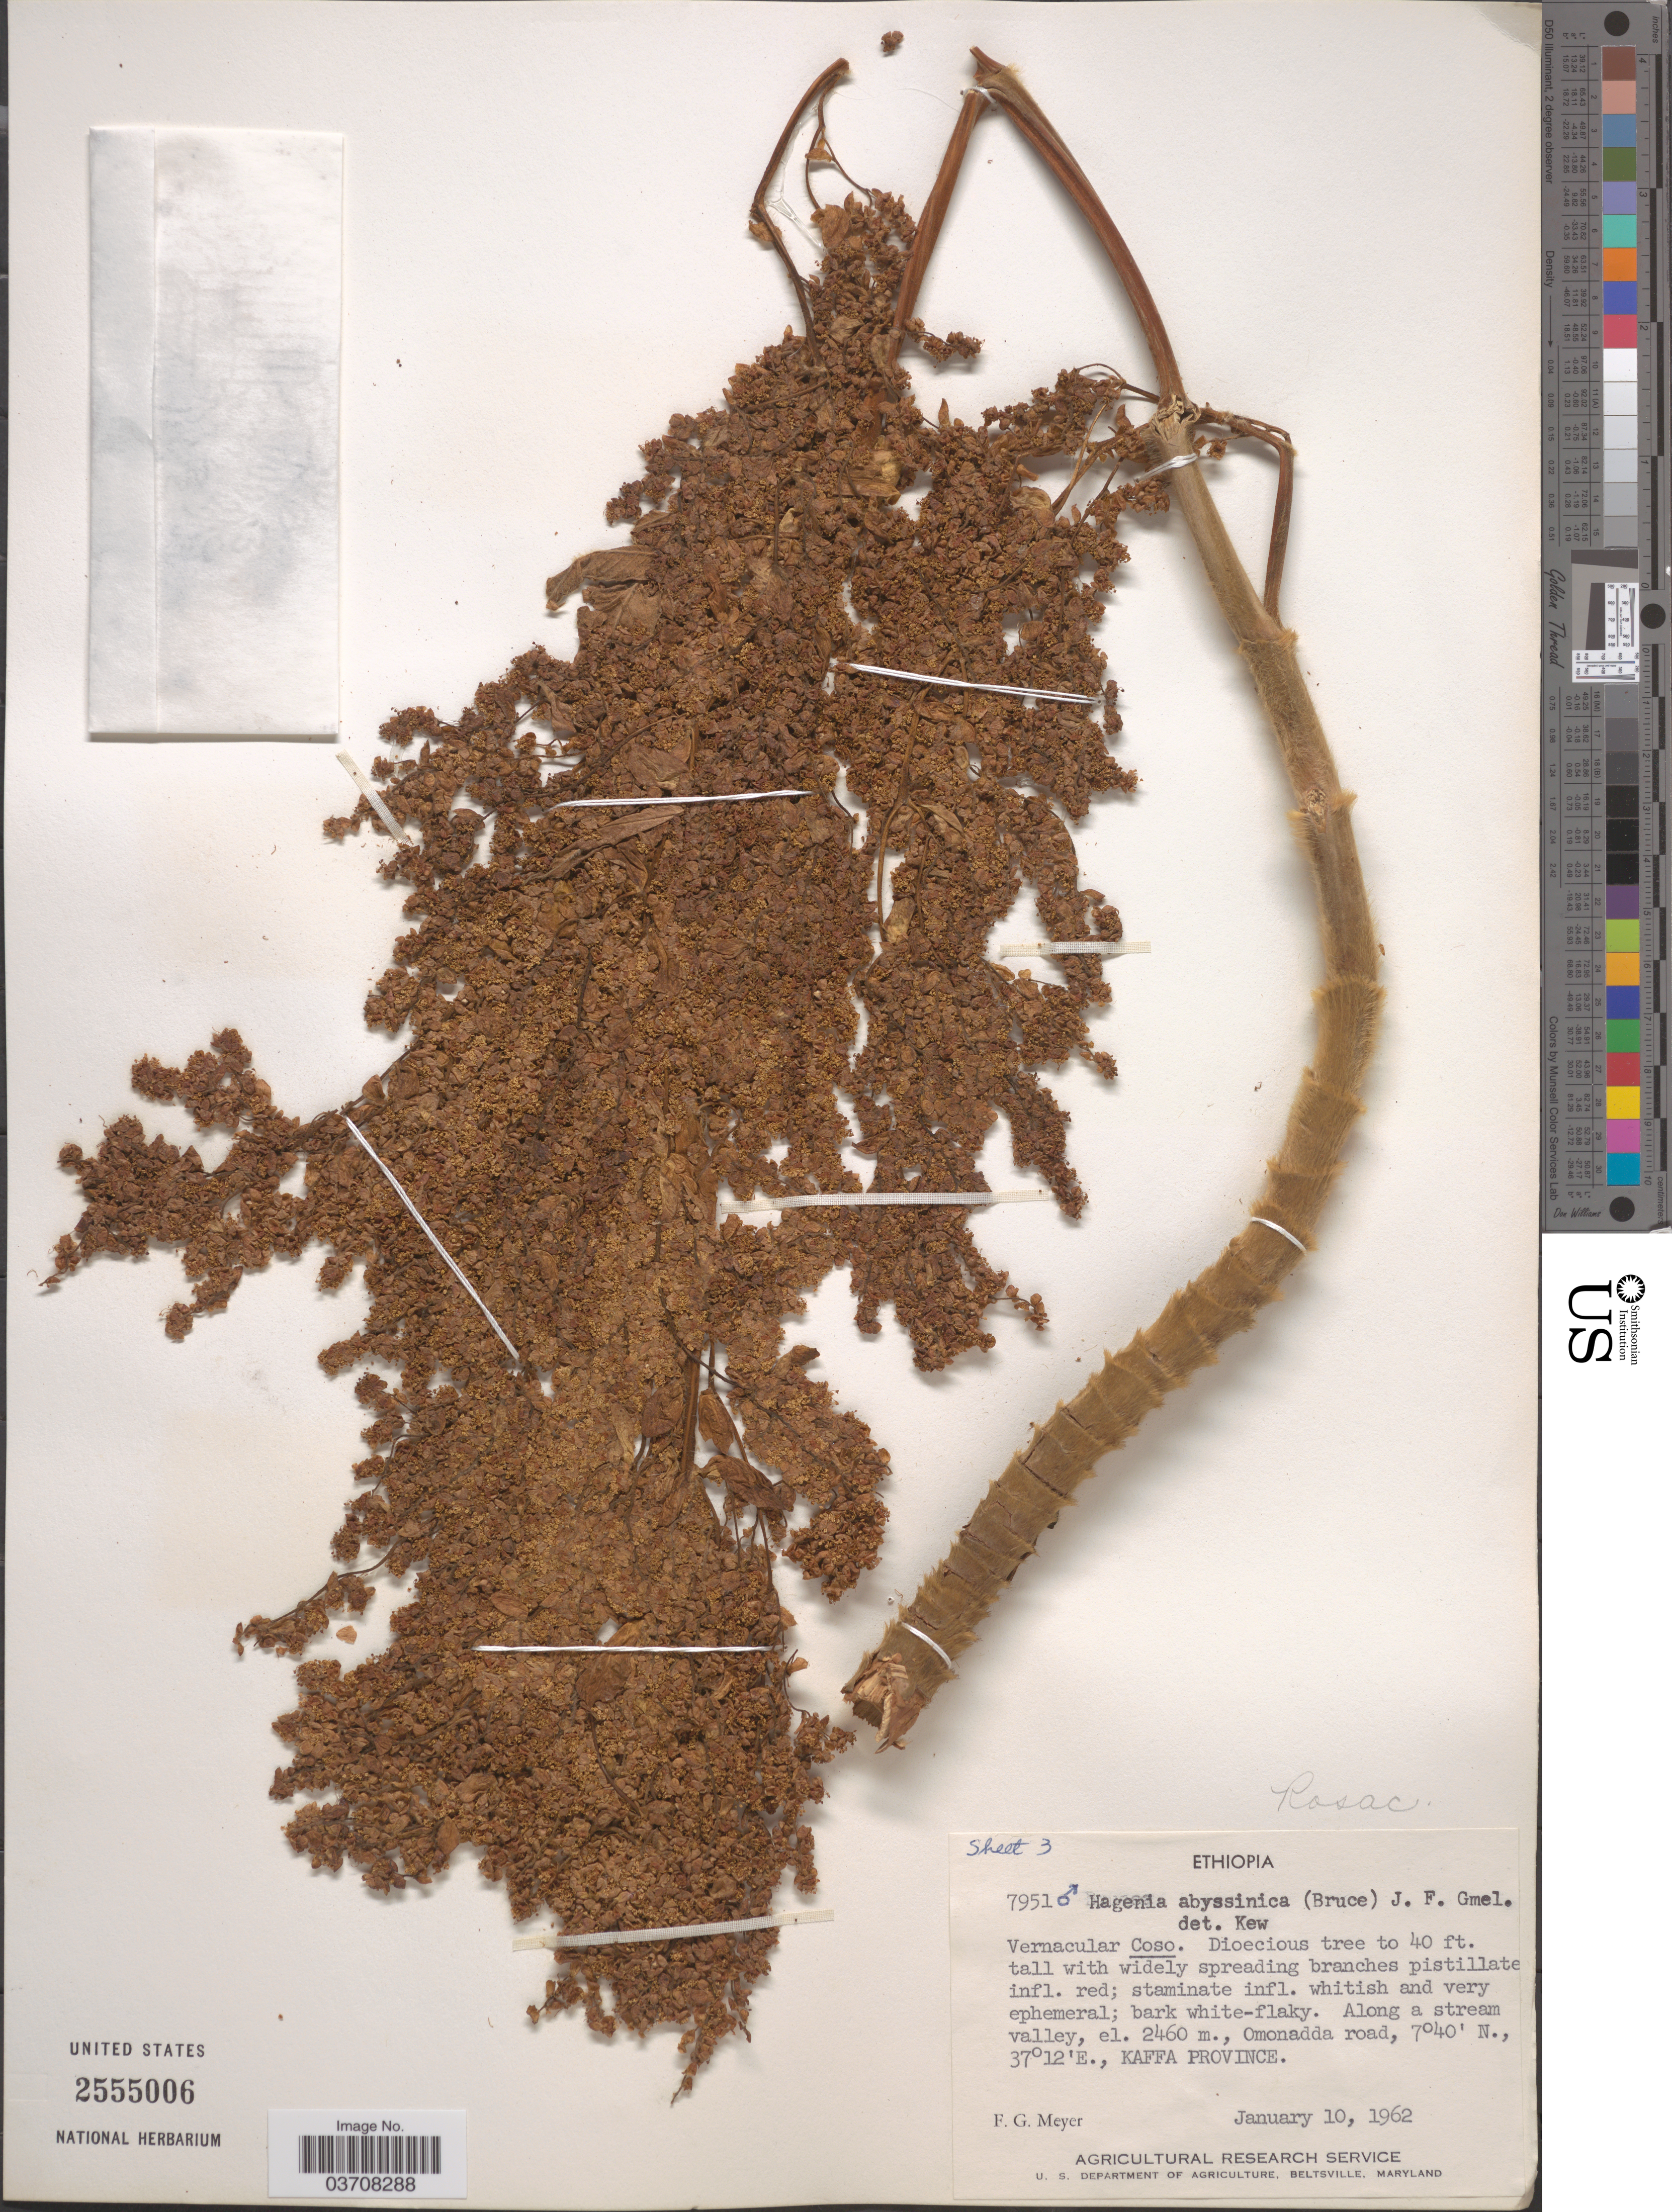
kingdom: Plantae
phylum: Tracheophyta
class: Magnoliopsida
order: Rosales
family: Rosaceae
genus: Hagenia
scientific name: Hagenia abyssinica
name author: (Bruce) J.F. Gmel.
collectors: F. G. Meyer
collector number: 7951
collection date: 1962-01-10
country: Ethiopia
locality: Along a stream valley, Omonadda road, Kaffa Province.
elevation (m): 2460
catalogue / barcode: US 2555006